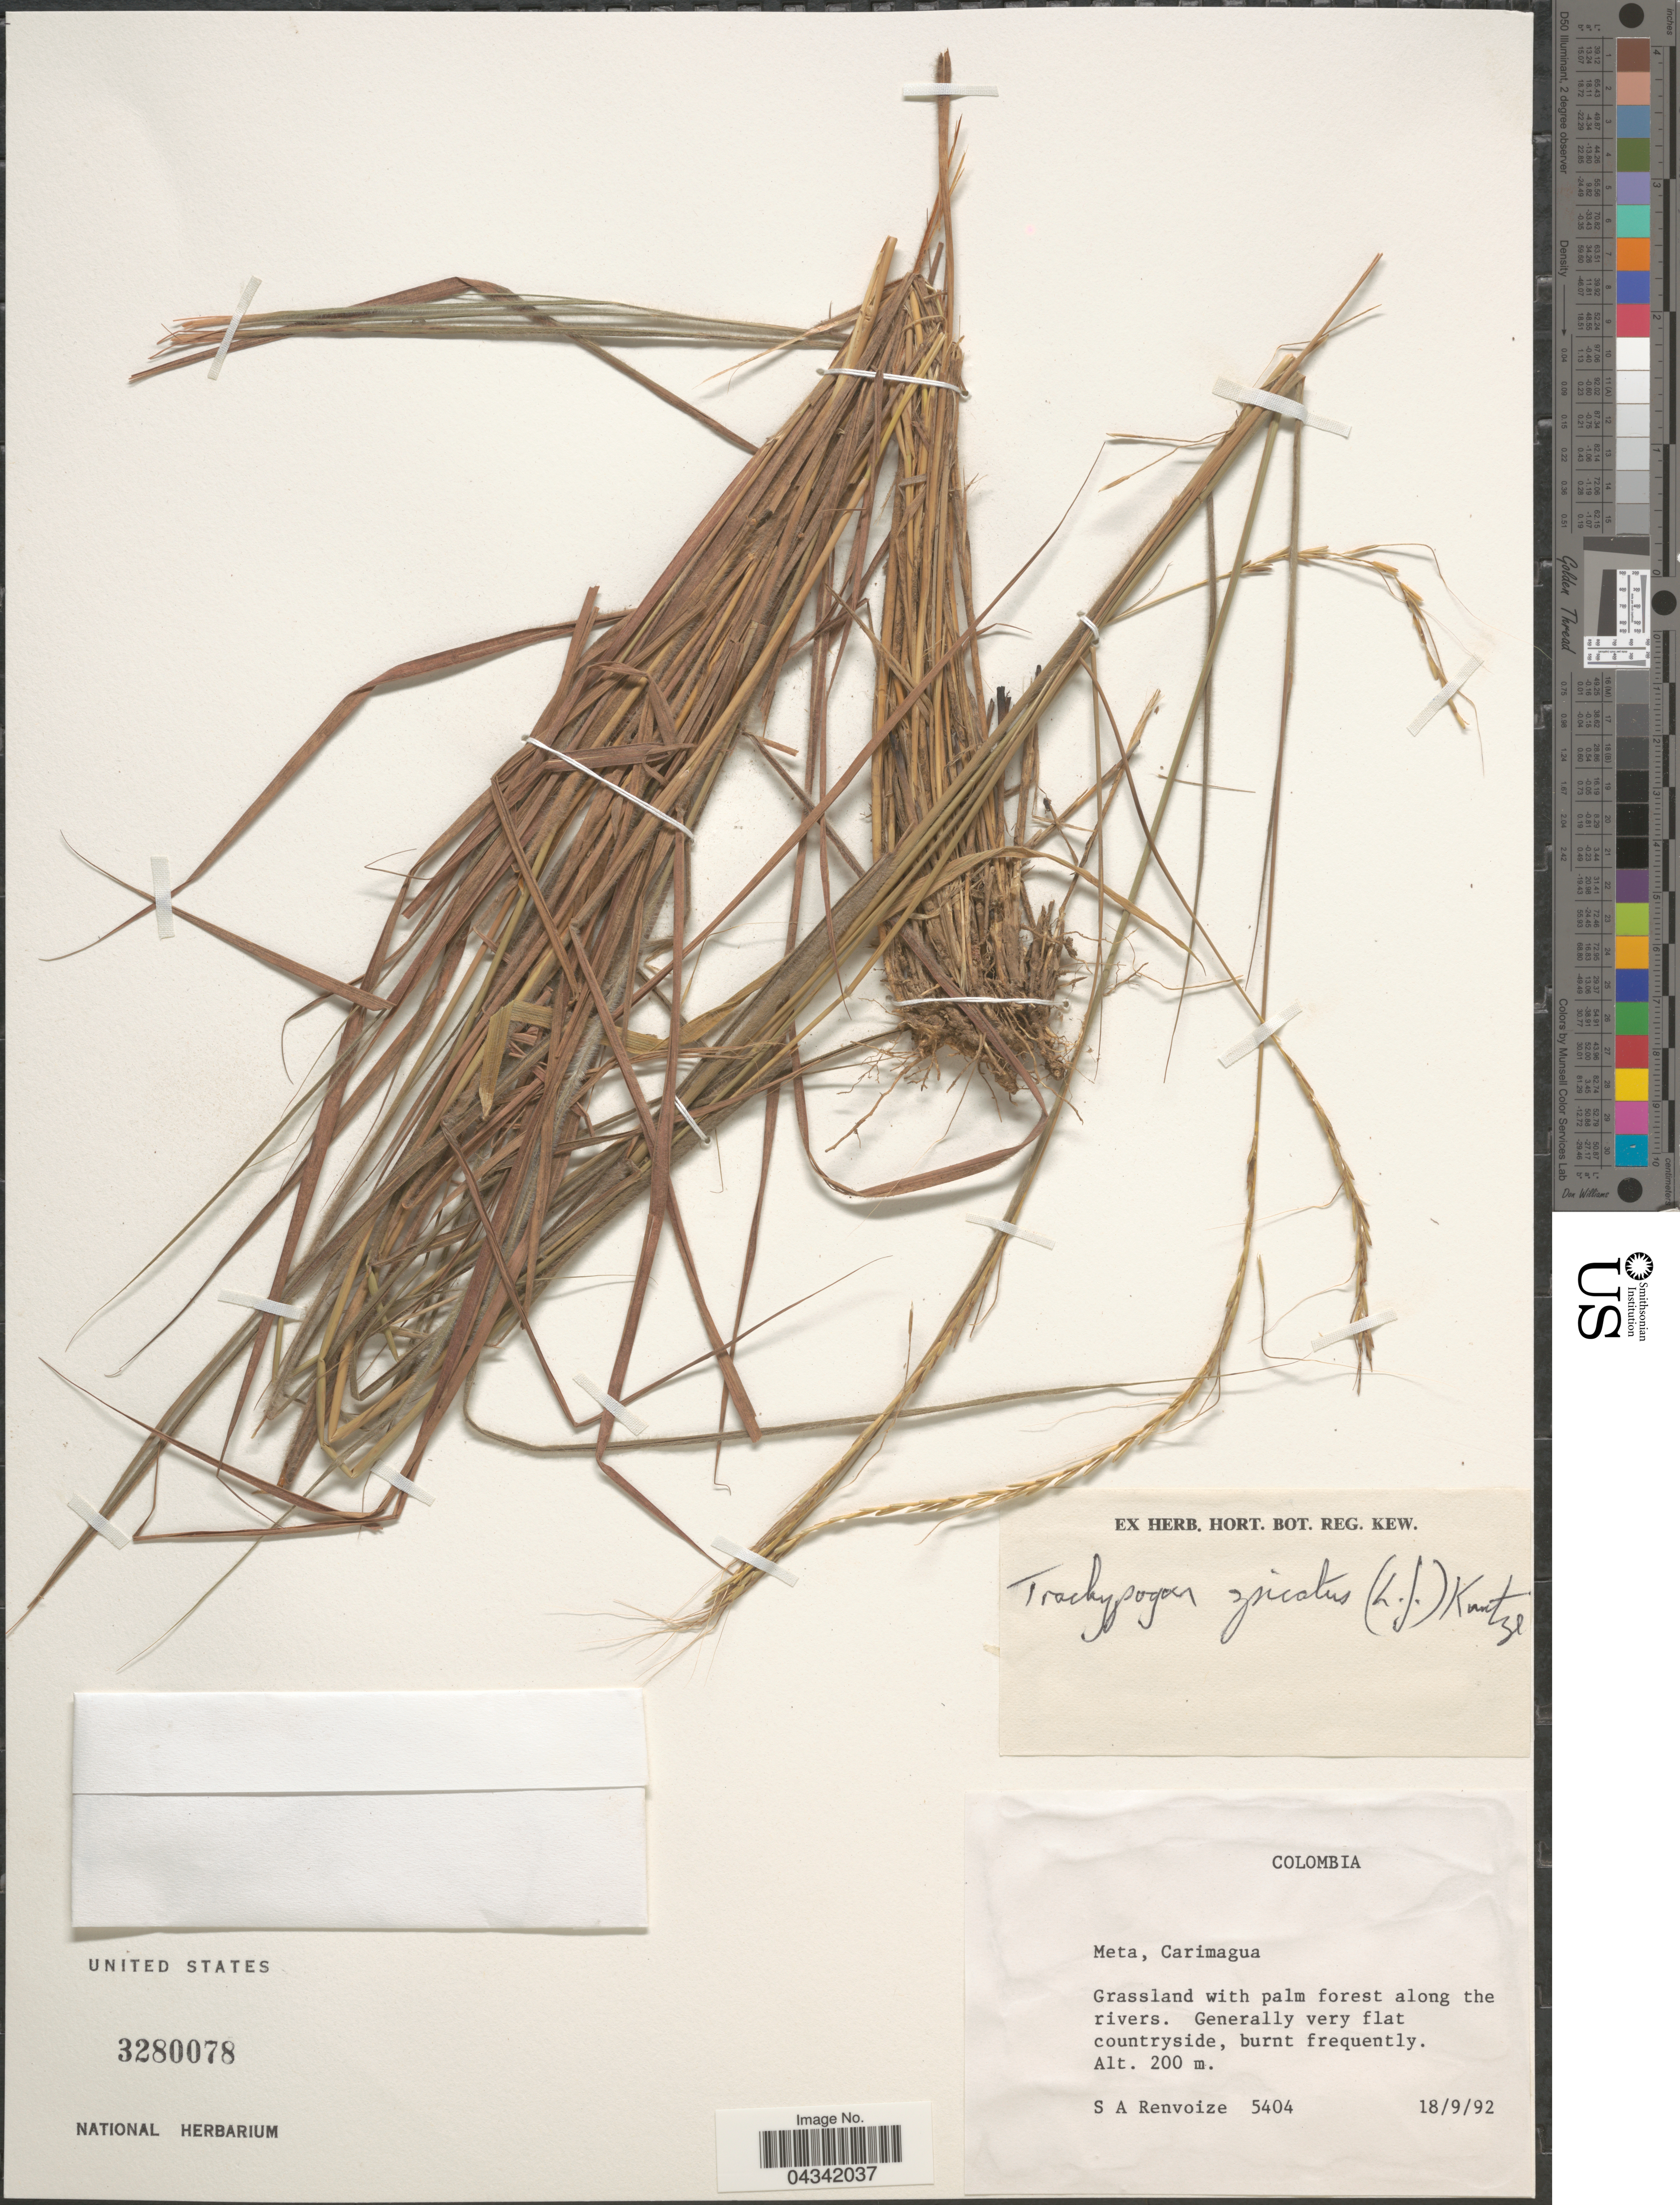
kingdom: Plantae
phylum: Tracheophyta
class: Liliopsida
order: Poales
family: Poaceae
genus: Trachypogon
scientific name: Trachypogon spicatus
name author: (L. f.) Kuntze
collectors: S. A. Renvoize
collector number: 5404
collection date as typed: Transcribed d/m/y: 18/9/92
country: Colombia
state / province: Meta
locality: Carimagua. Grassland with palm forest along the rivers. Generally very flat countryside, burnt frequently.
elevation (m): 200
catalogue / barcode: US 3280078